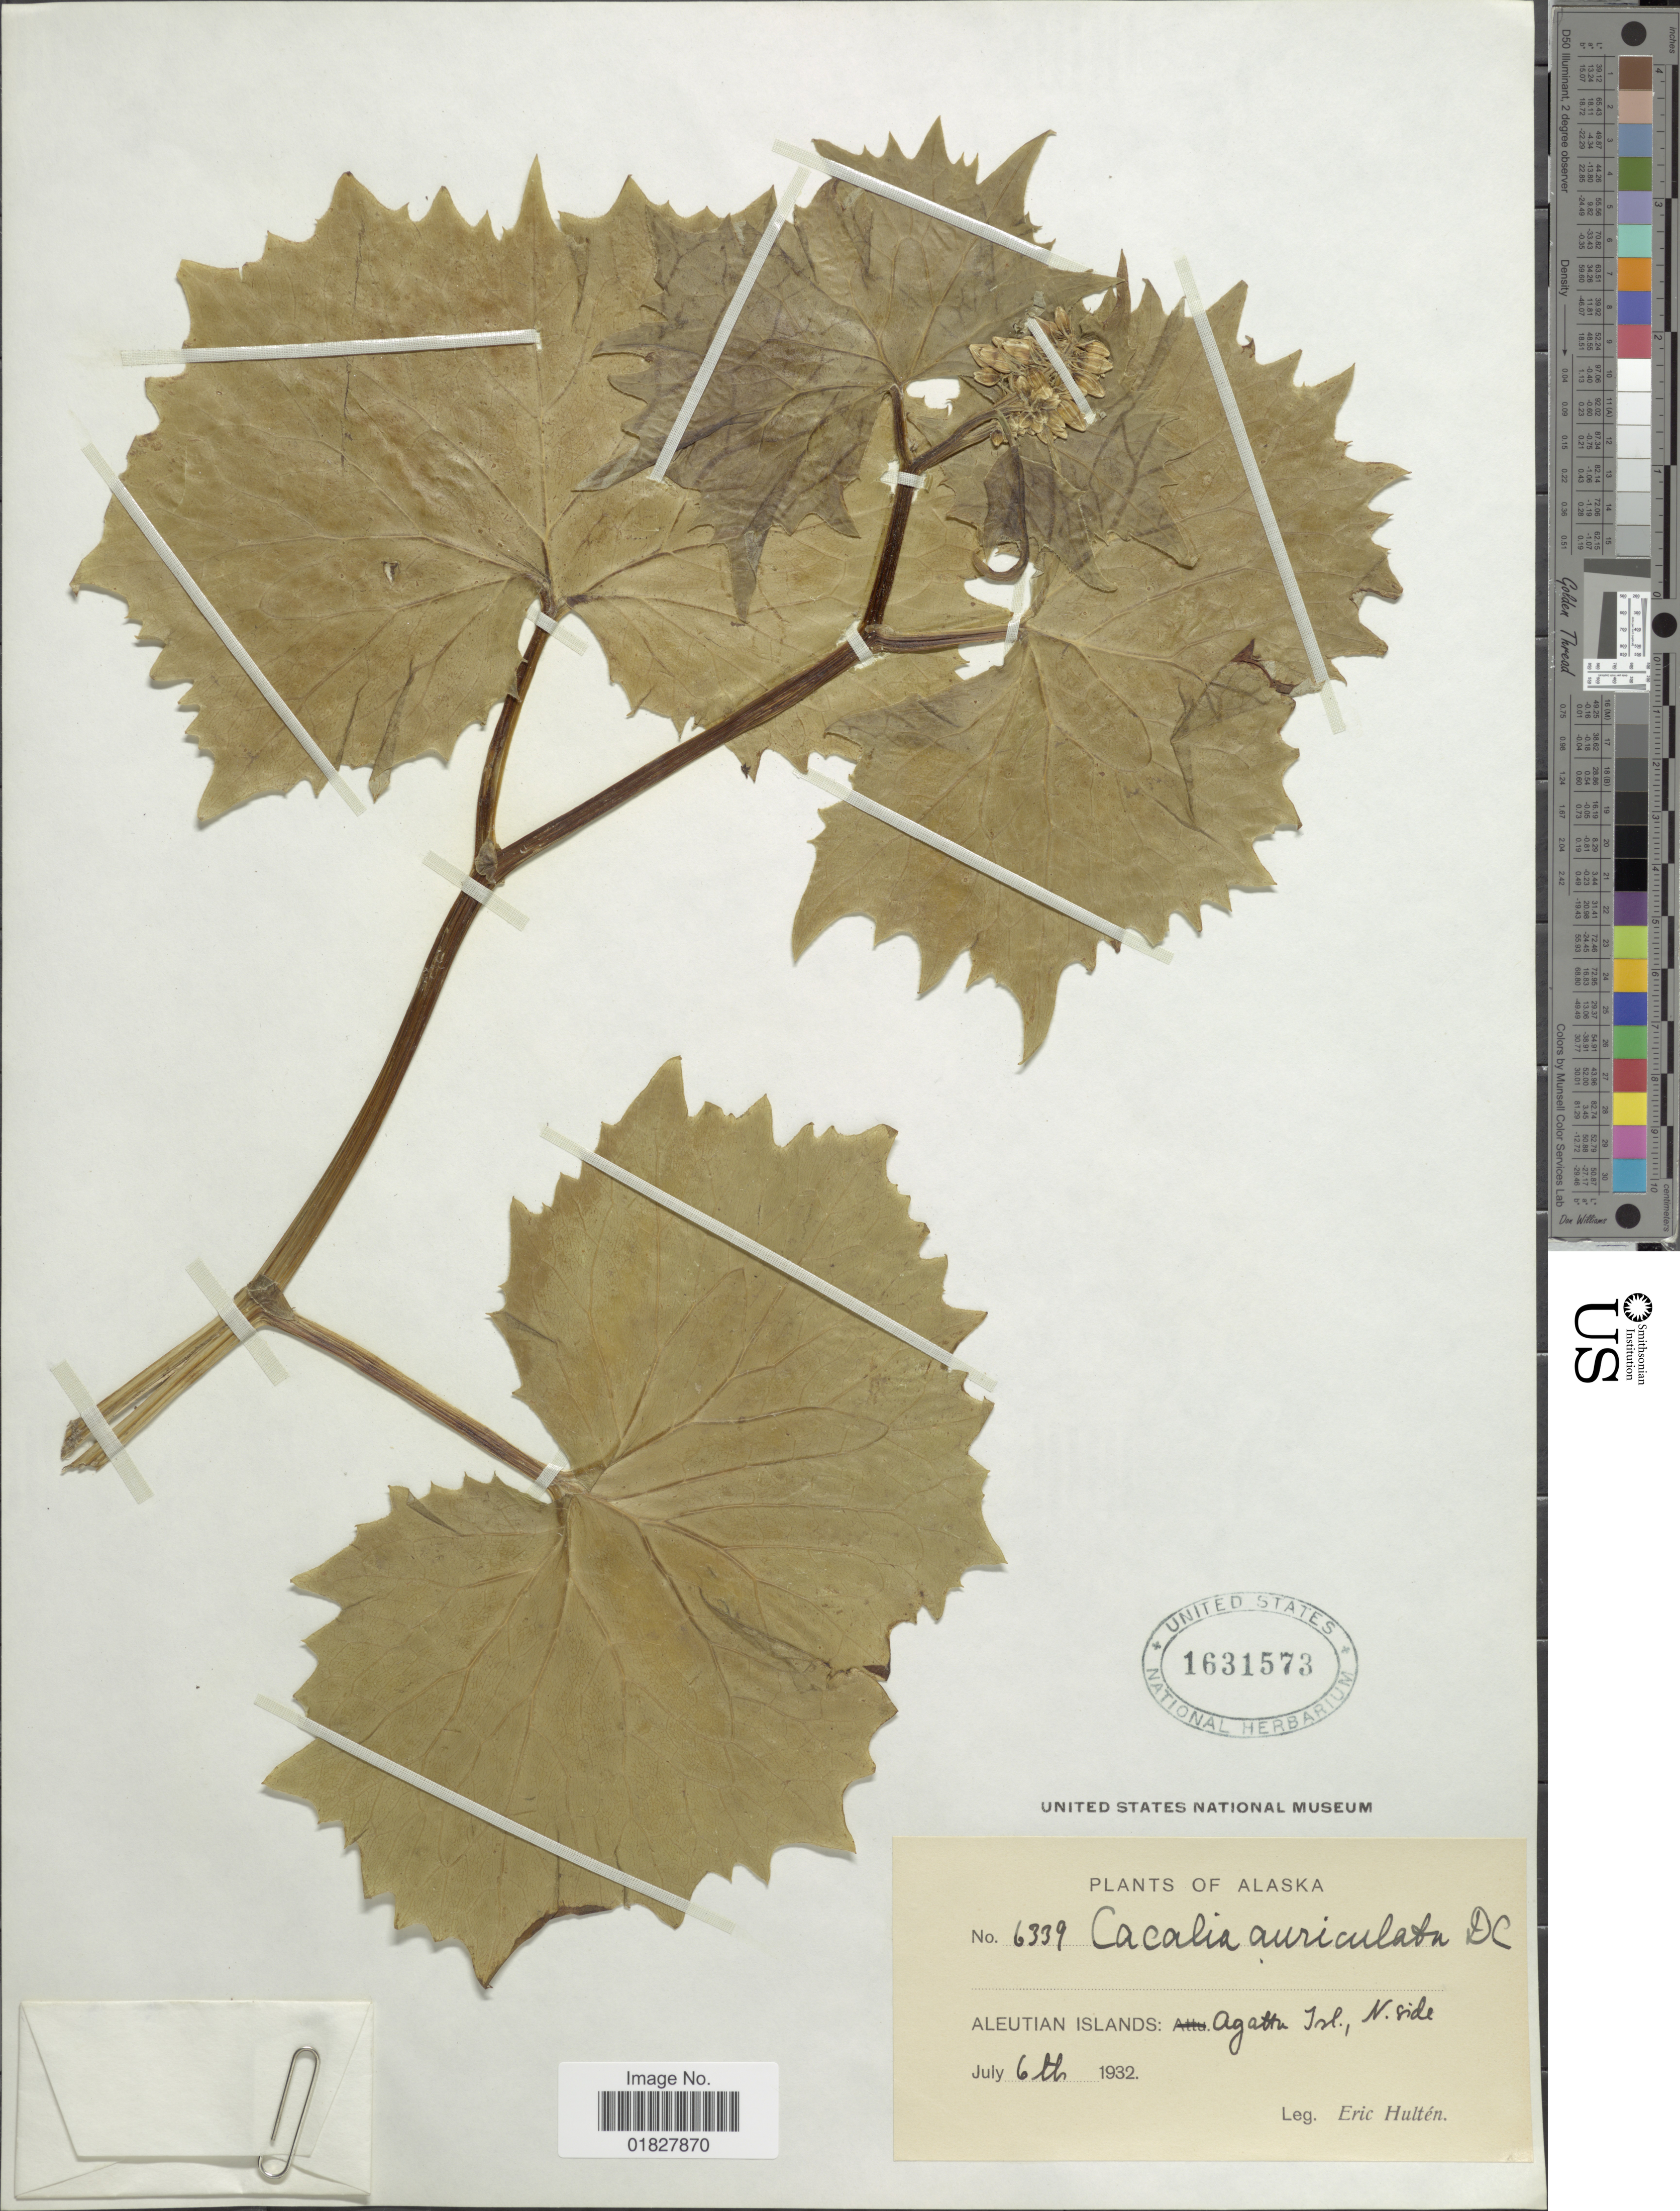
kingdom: Plantae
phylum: Tracheophyta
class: Magnoliopsida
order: Asterales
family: Asteraceae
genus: Vernonanthura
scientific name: Vernonanthura auriculata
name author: (Griseb.) H. Rob.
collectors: E. G. Hultén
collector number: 6339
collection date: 1932-07-06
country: United States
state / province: Alaska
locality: Aleutian Islands, Agattu Isl., N. side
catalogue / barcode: US 1631573